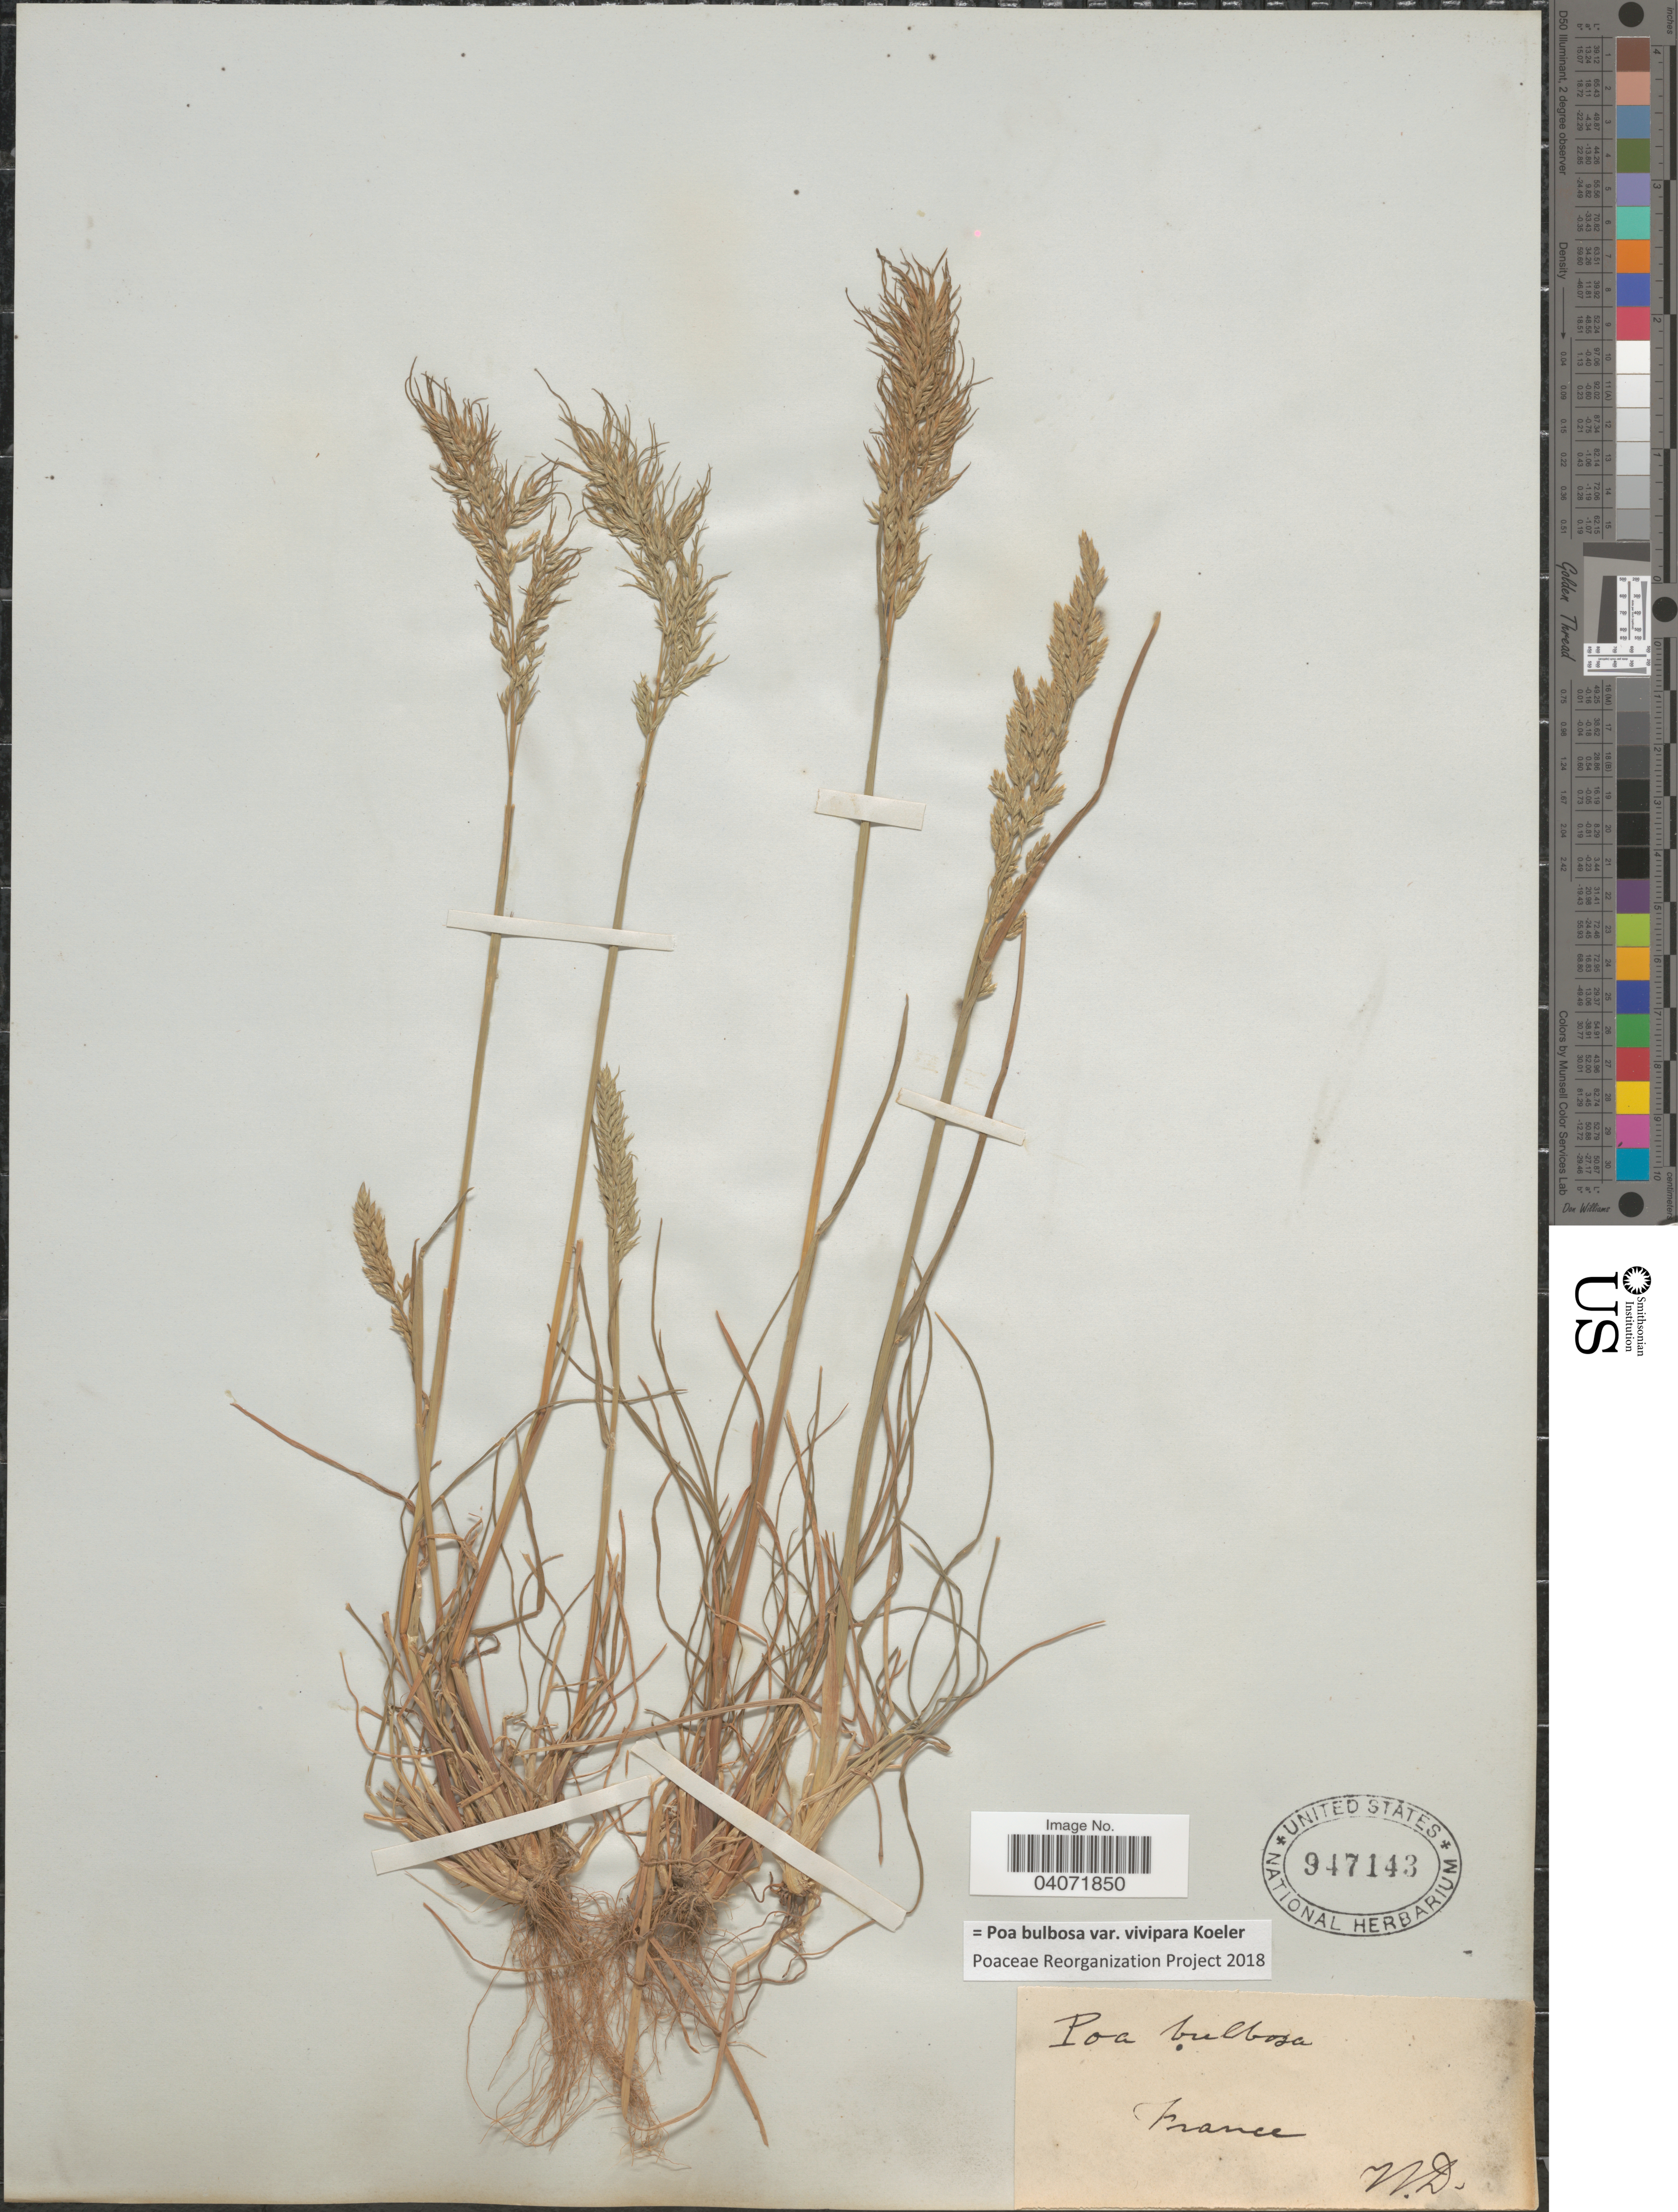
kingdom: Plantae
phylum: Tracheophyta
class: Liliopsida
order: Poales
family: Poaceae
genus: Poa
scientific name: Poa bulbosa subsp. bulbosa var. vivipara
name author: Koeler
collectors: W. D.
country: France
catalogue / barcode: US 947143